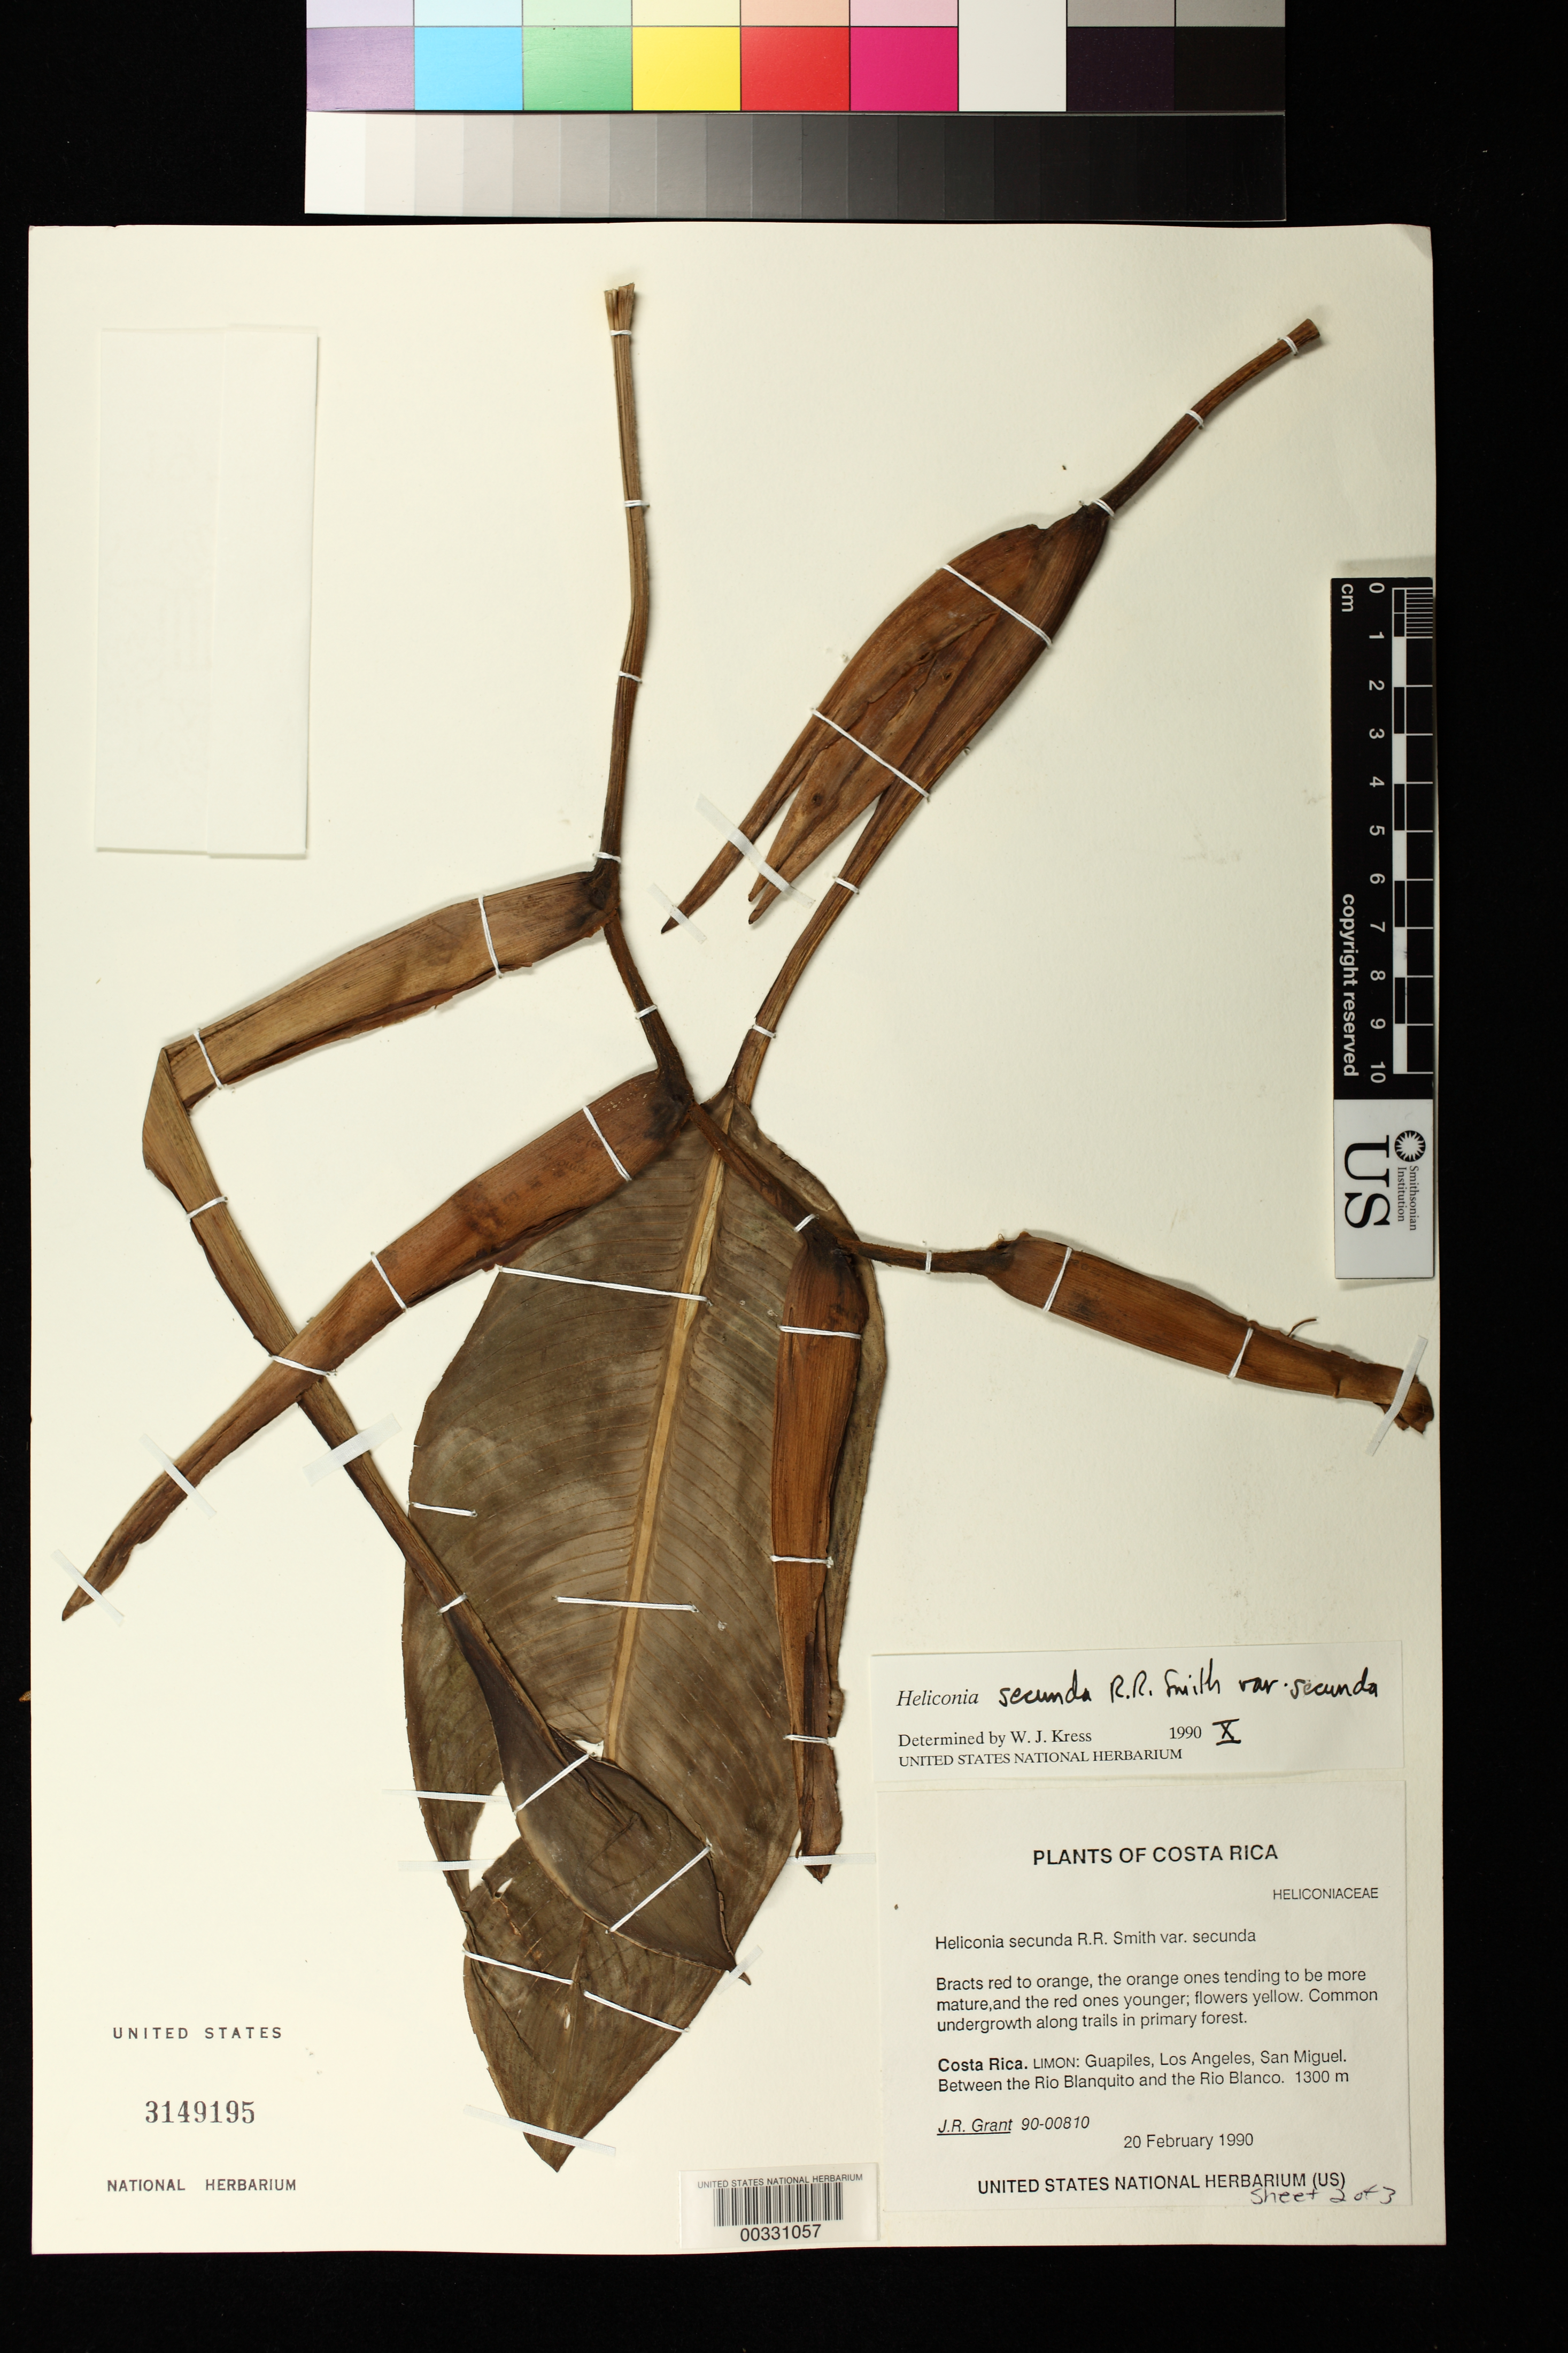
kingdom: Plantae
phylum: Tracheophyta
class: Liliopsida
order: Zingiberales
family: Heliconiaceae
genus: Heliconia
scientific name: Heliconia secunda var. secunda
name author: R.R. Sm.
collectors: J. R. Grant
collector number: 90-00810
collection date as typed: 20 Feb 1990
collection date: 1990-02-20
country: Costa Rica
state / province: Limón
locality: Guapiles, los angeles, san miguel, between rio blanquito and rio blanco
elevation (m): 1300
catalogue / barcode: US 3149195